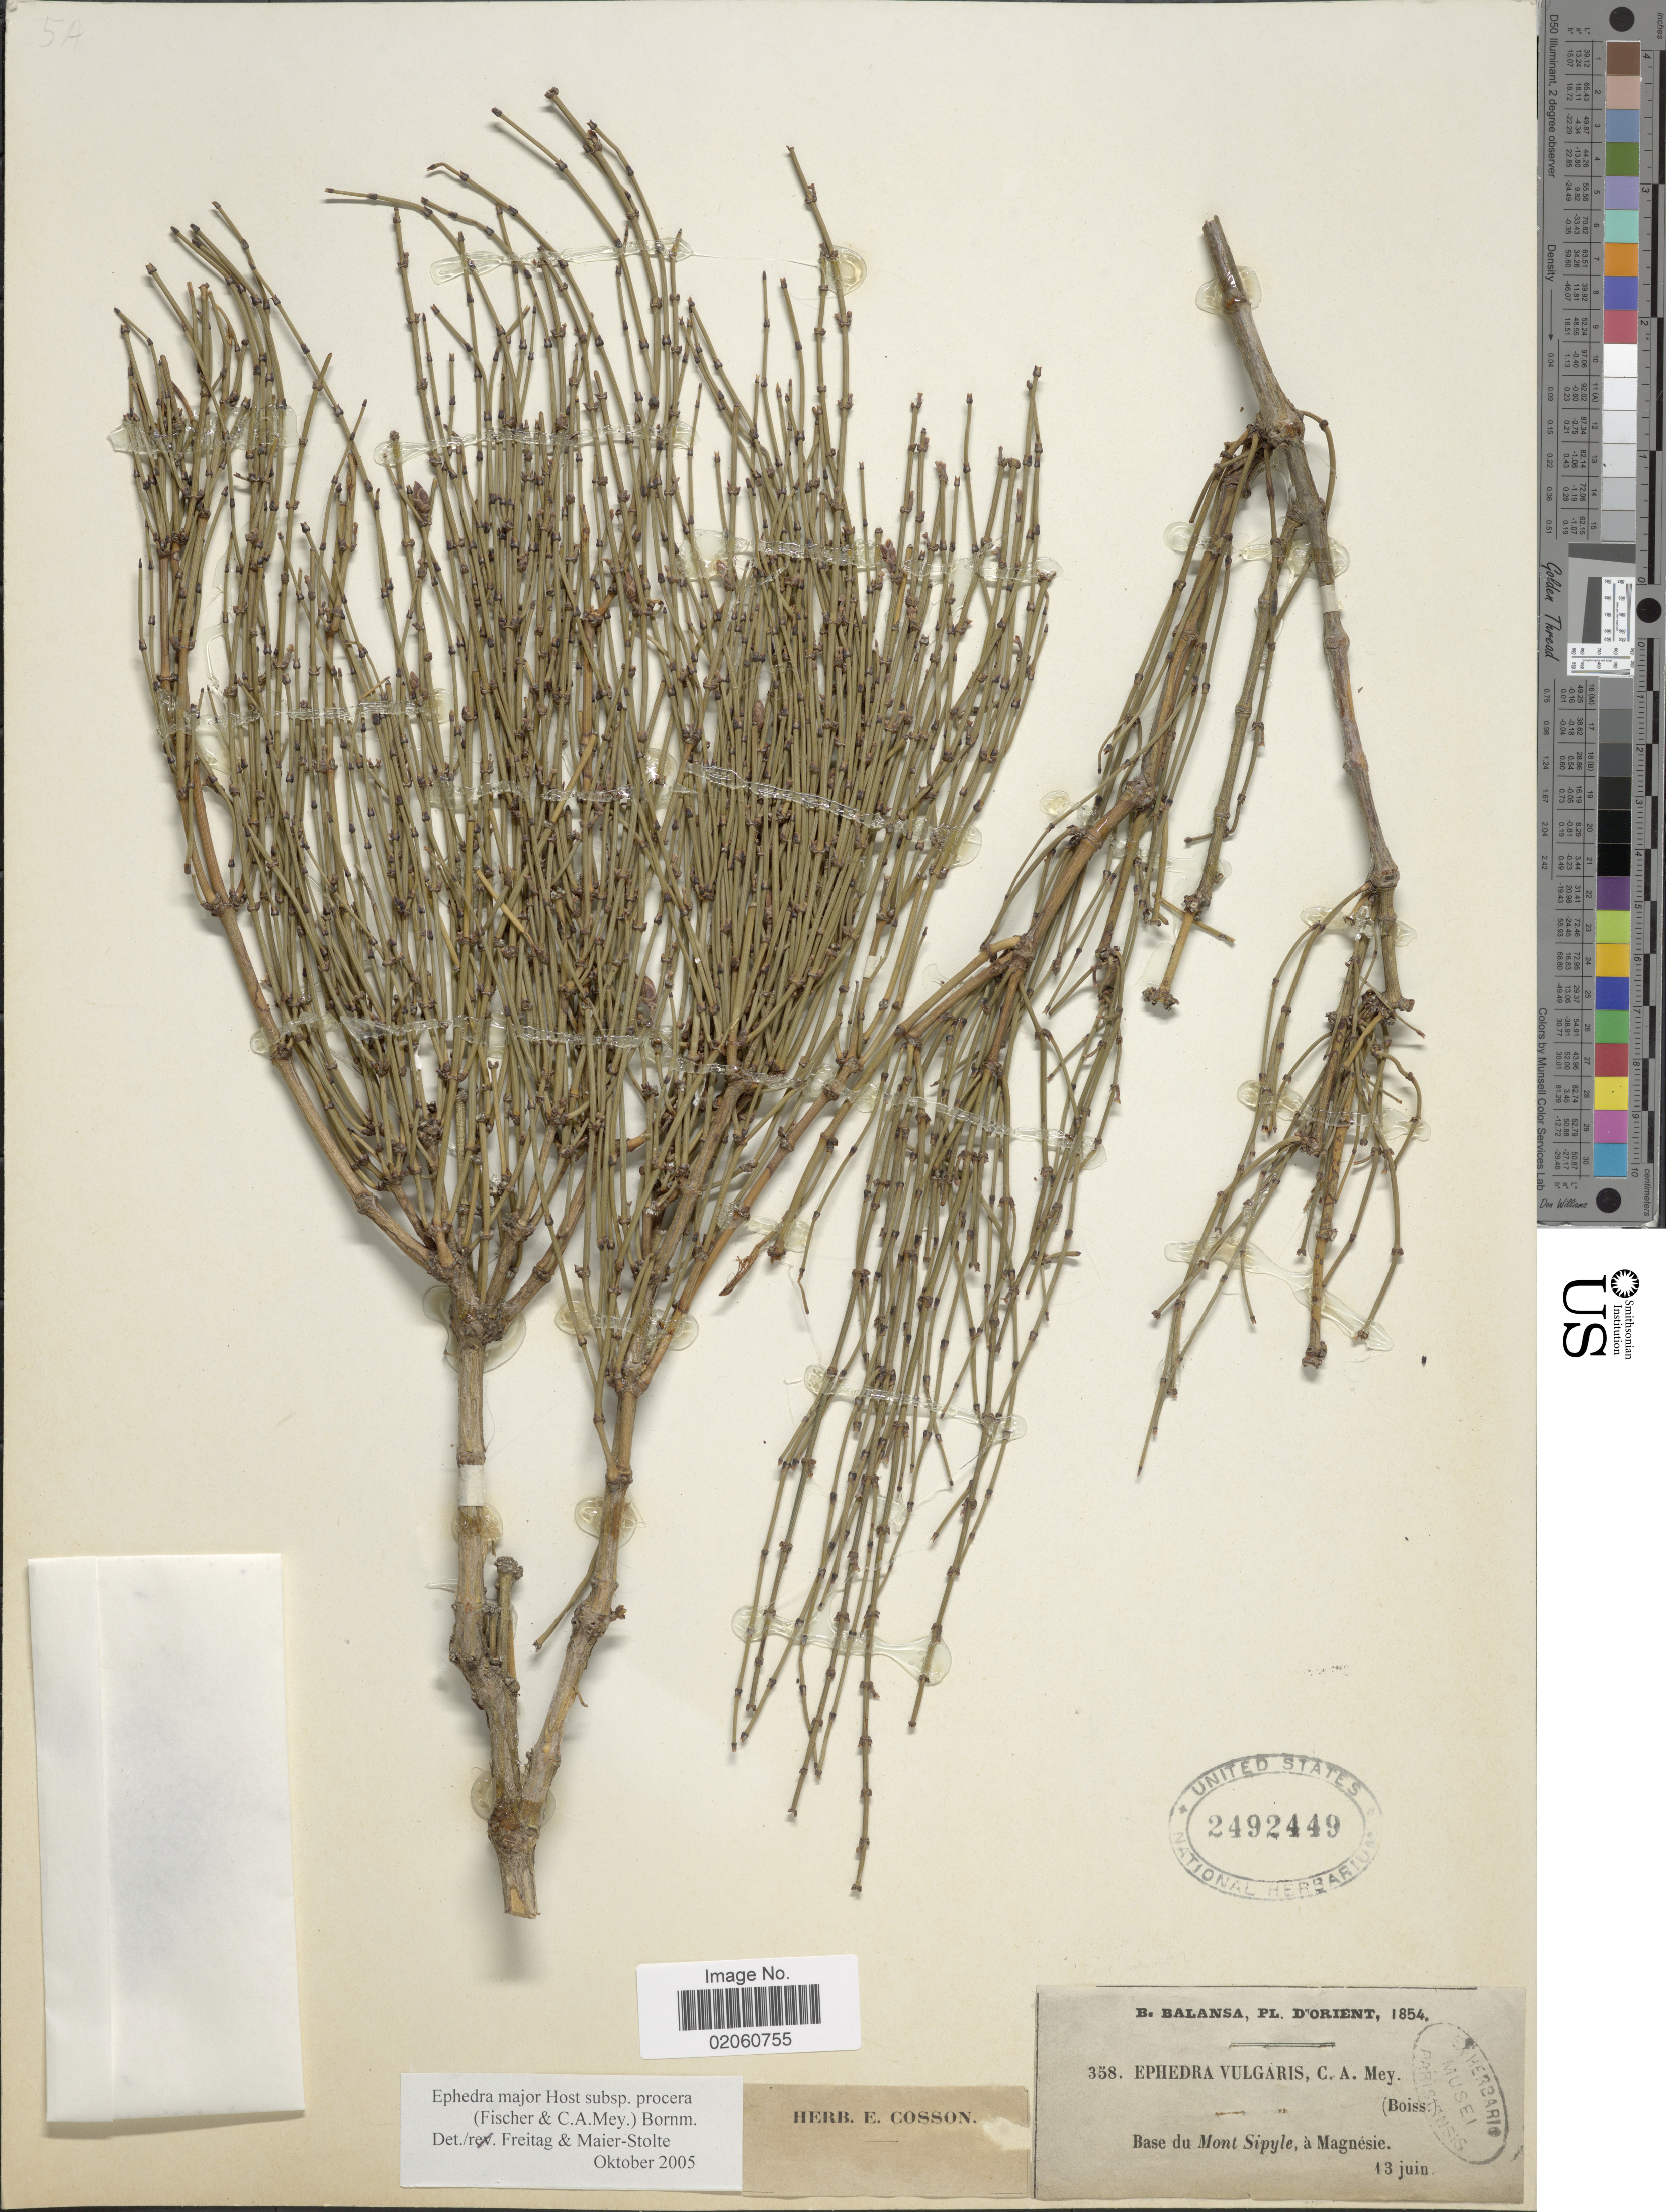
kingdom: Plantae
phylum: Tracheophyta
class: Gnetopsida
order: Ephedrales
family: Ephedraceae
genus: Ephedra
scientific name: Ephedra major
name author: Host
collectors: B. Balansa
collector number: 358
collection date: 1954-06-13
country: Turkey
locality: D'Orient, Base du Mont Sipyle, à Magnésie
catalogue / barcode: US 2492449